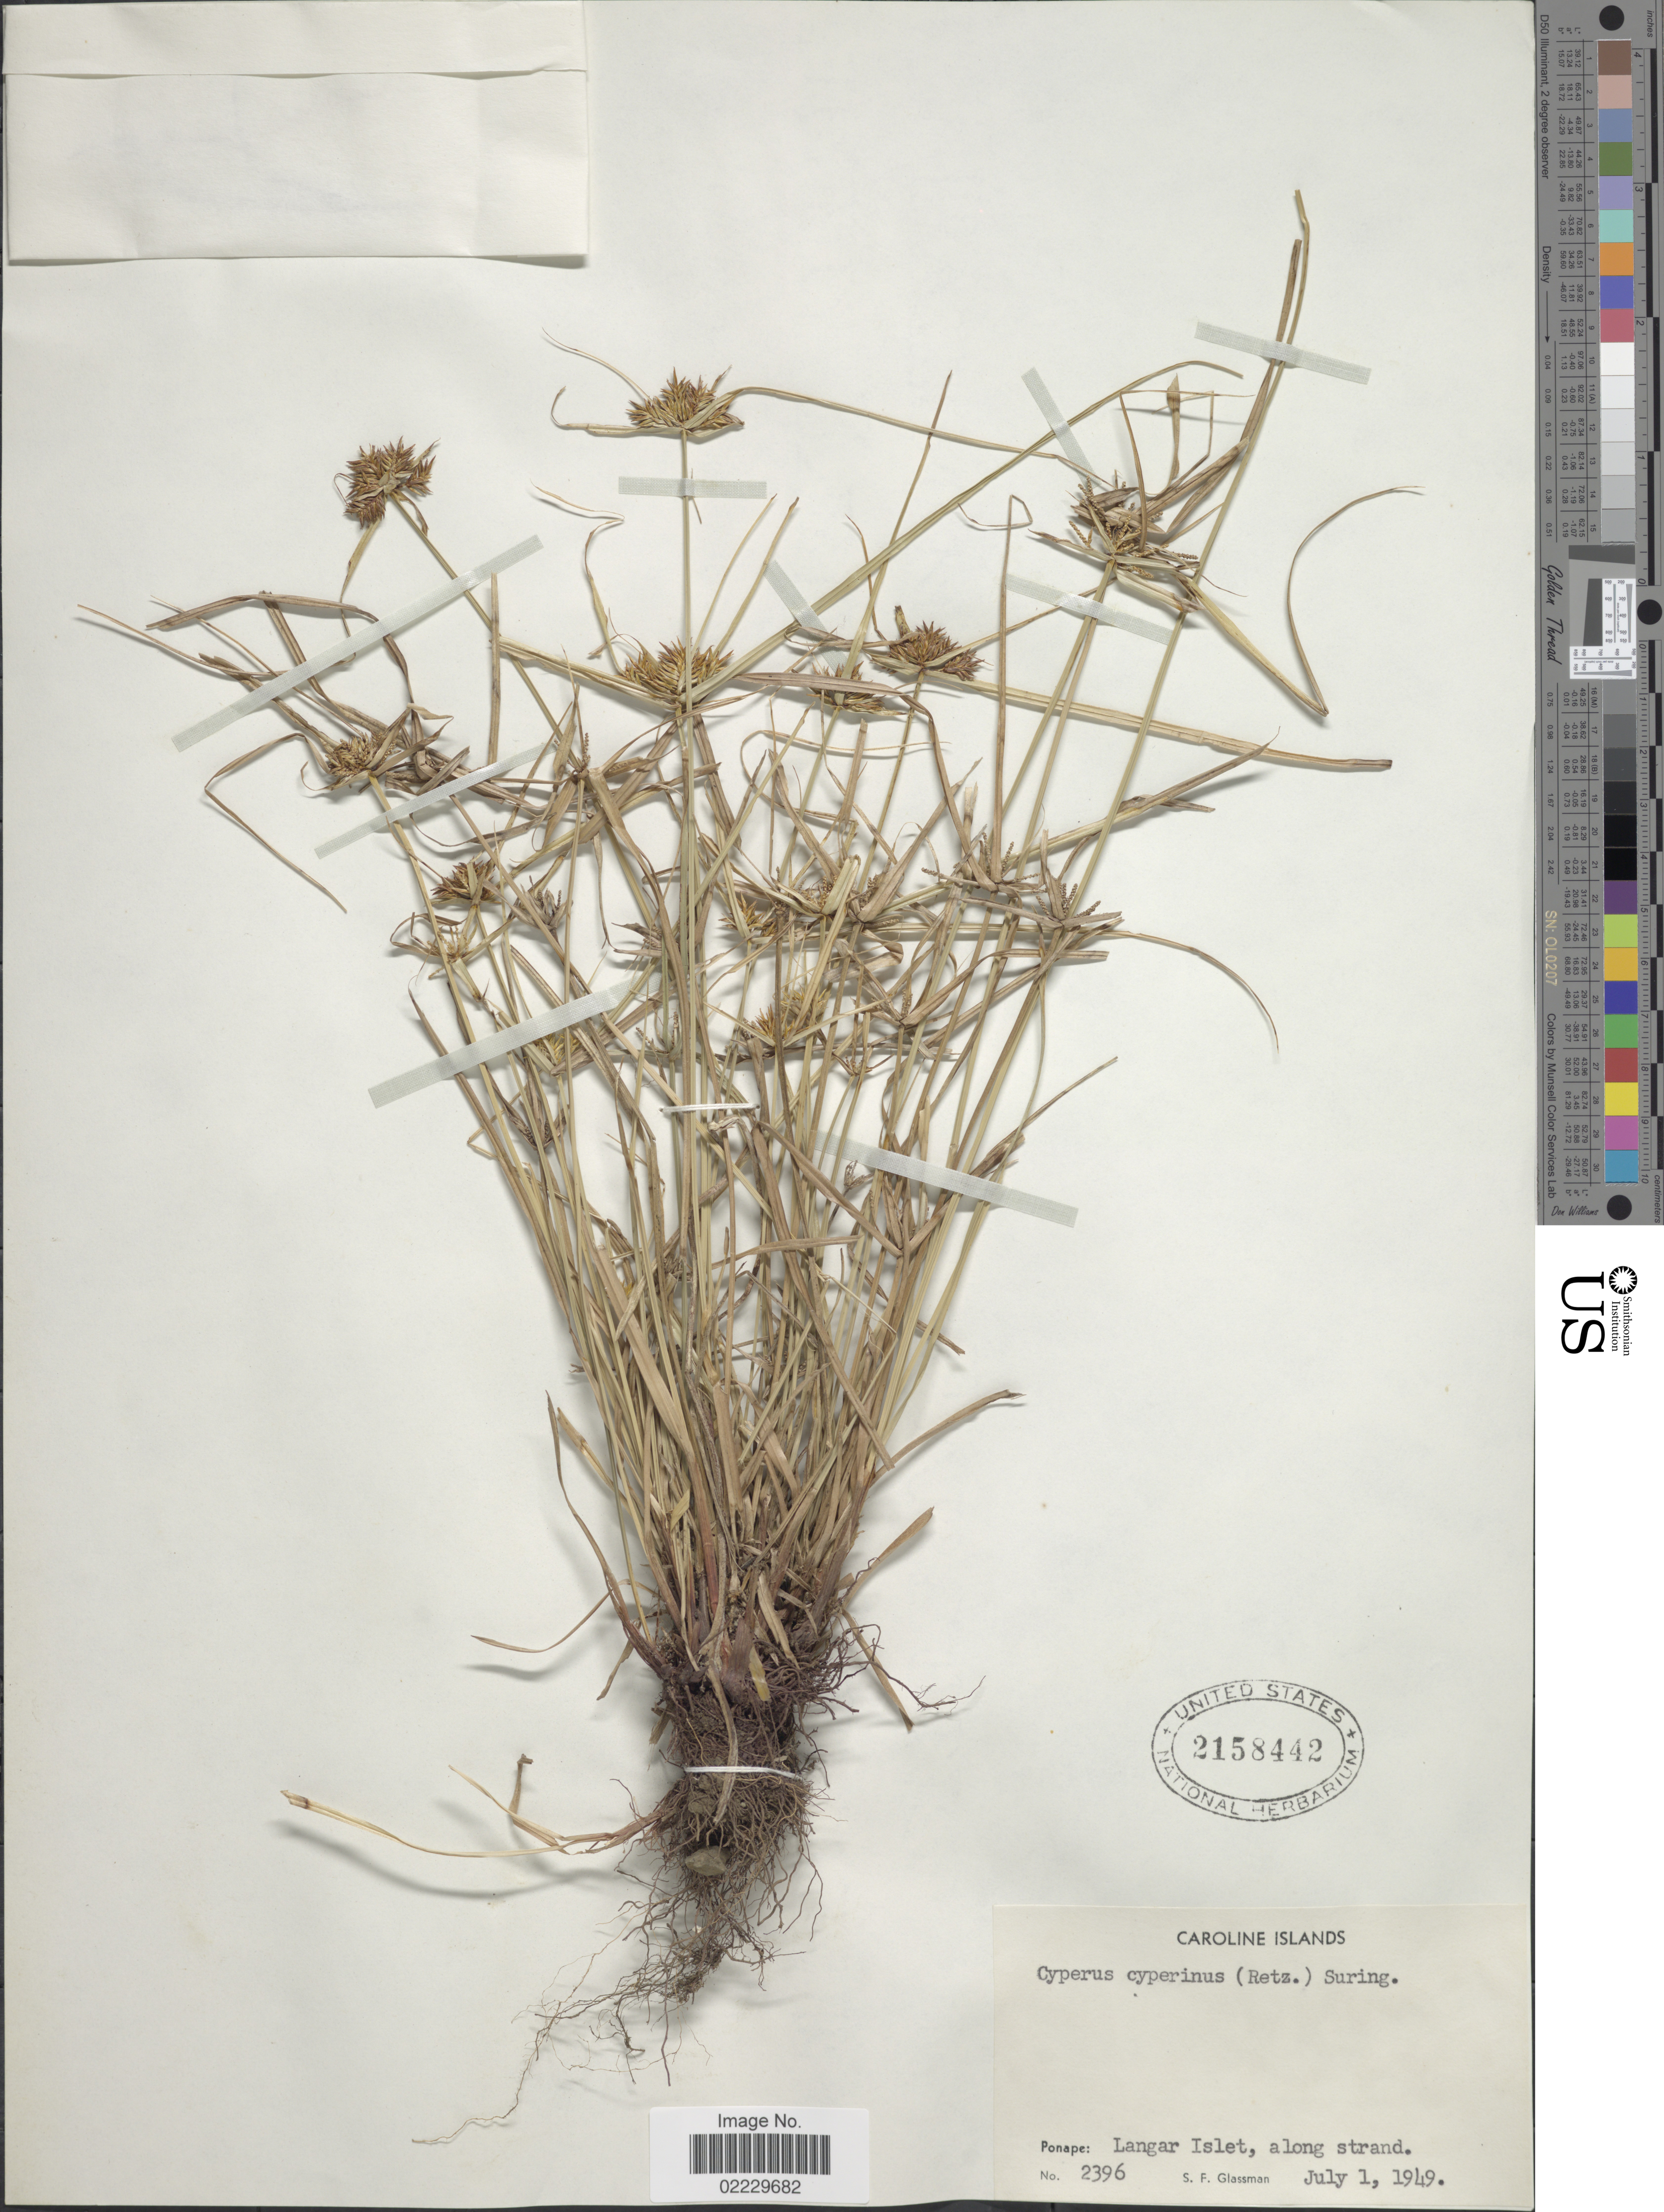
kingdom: Plantae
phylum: Tracheophyta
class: Liliopsida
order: Poales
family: Cyperaceae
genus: Cyperus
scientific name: Cyperus cyperinus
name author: (Retz.) Valck. Sur.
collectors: S. F. Glassman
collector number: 2396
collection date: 1949-07-01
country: Micronesia, Federated States of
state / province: Pohnpei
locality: Caroline Islands, Ponape: Langar Islet, along strand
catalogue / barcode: US 2158442